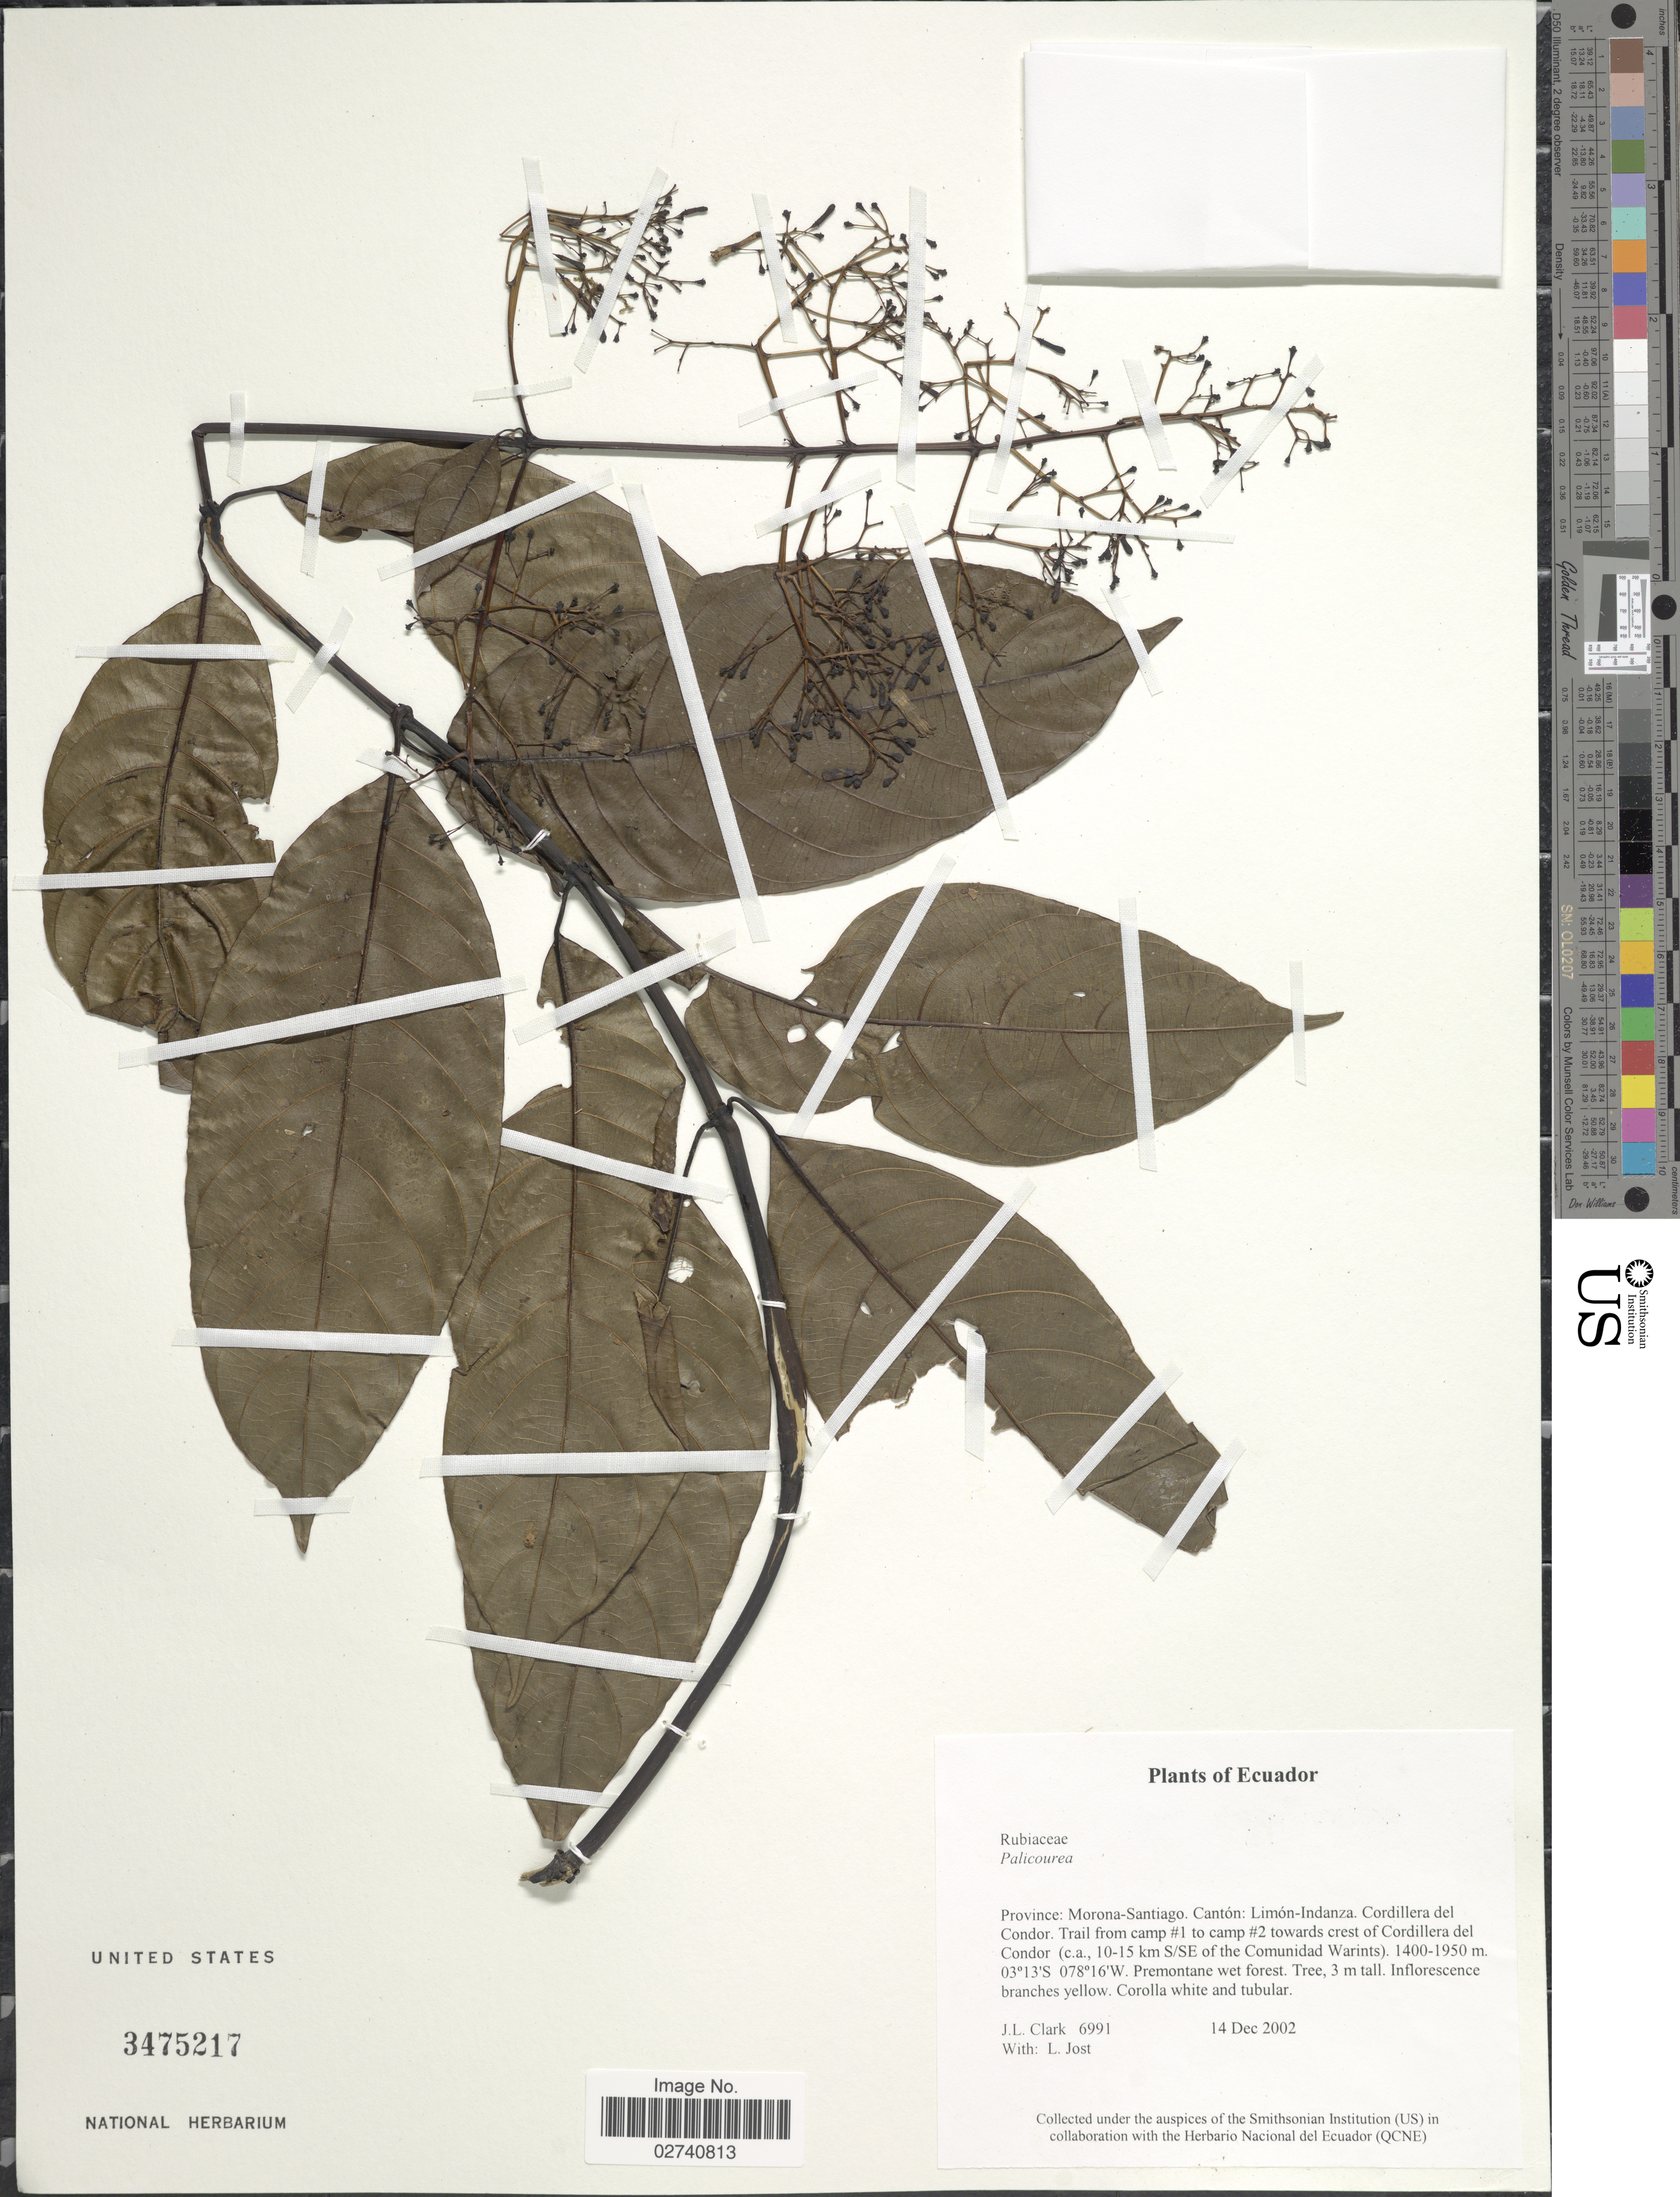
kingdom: Plantae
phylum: Tracheophyta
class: Magnoliopsida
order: Gentianales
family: Rubiaceae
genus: Palicourea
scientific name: Palicourea sp.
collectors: J. F. Clark & L. Jost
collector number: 6991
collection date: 2002-12-14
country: Ecuador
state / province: Morona-Santiago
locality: Canton: Limon-Indanza. Cordillera del Condor. Trail from camp #2 towards crest of Cordilelra del Condor (ca. 10-15 km S/SE of the Comunidad Warints)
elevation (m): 1400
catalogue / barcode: US 3475217